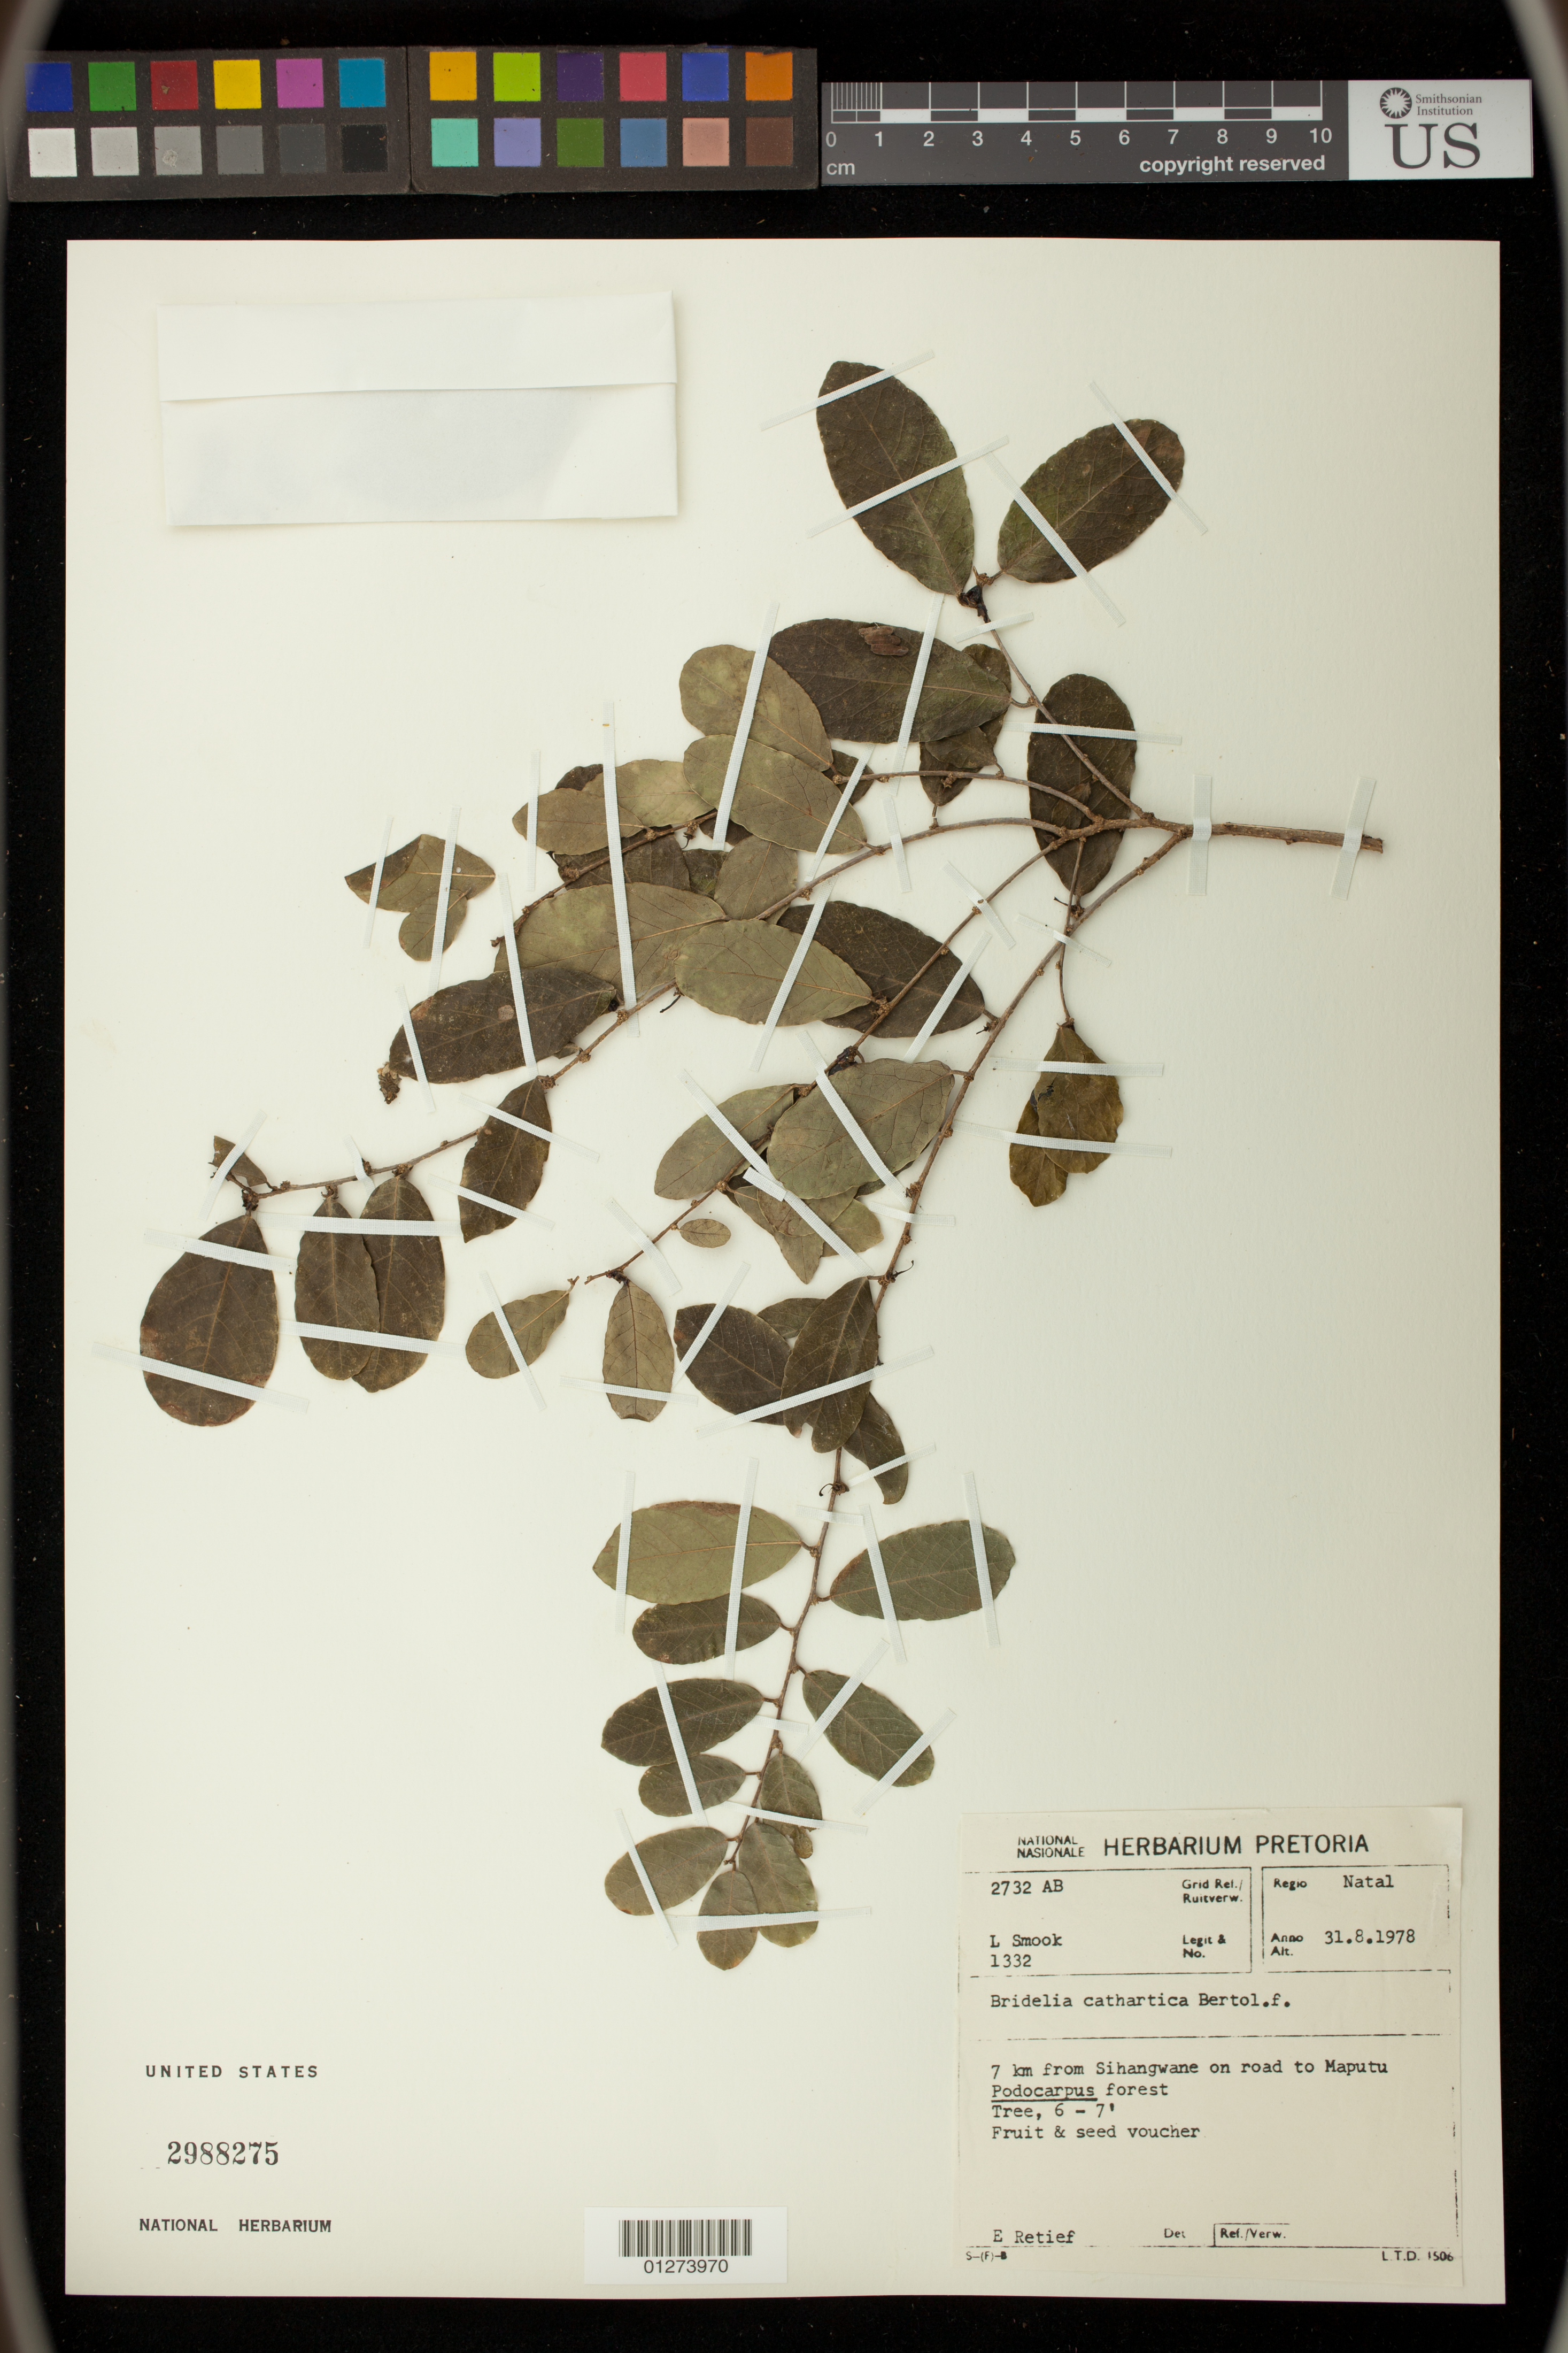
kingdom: Plantae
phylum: Tracheophyta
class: Magnoliopsida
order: Malpighiales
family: Phyllanthaceae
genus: Bridelia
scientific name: Bridelia cathartica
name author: G. Bertol.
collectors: L. Smook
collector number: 1332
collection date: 1978-08-31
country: South Africa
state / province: KwaZulu-Natal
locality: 7 km from Sihangwane on road to Maputu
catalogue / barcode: US 2988275